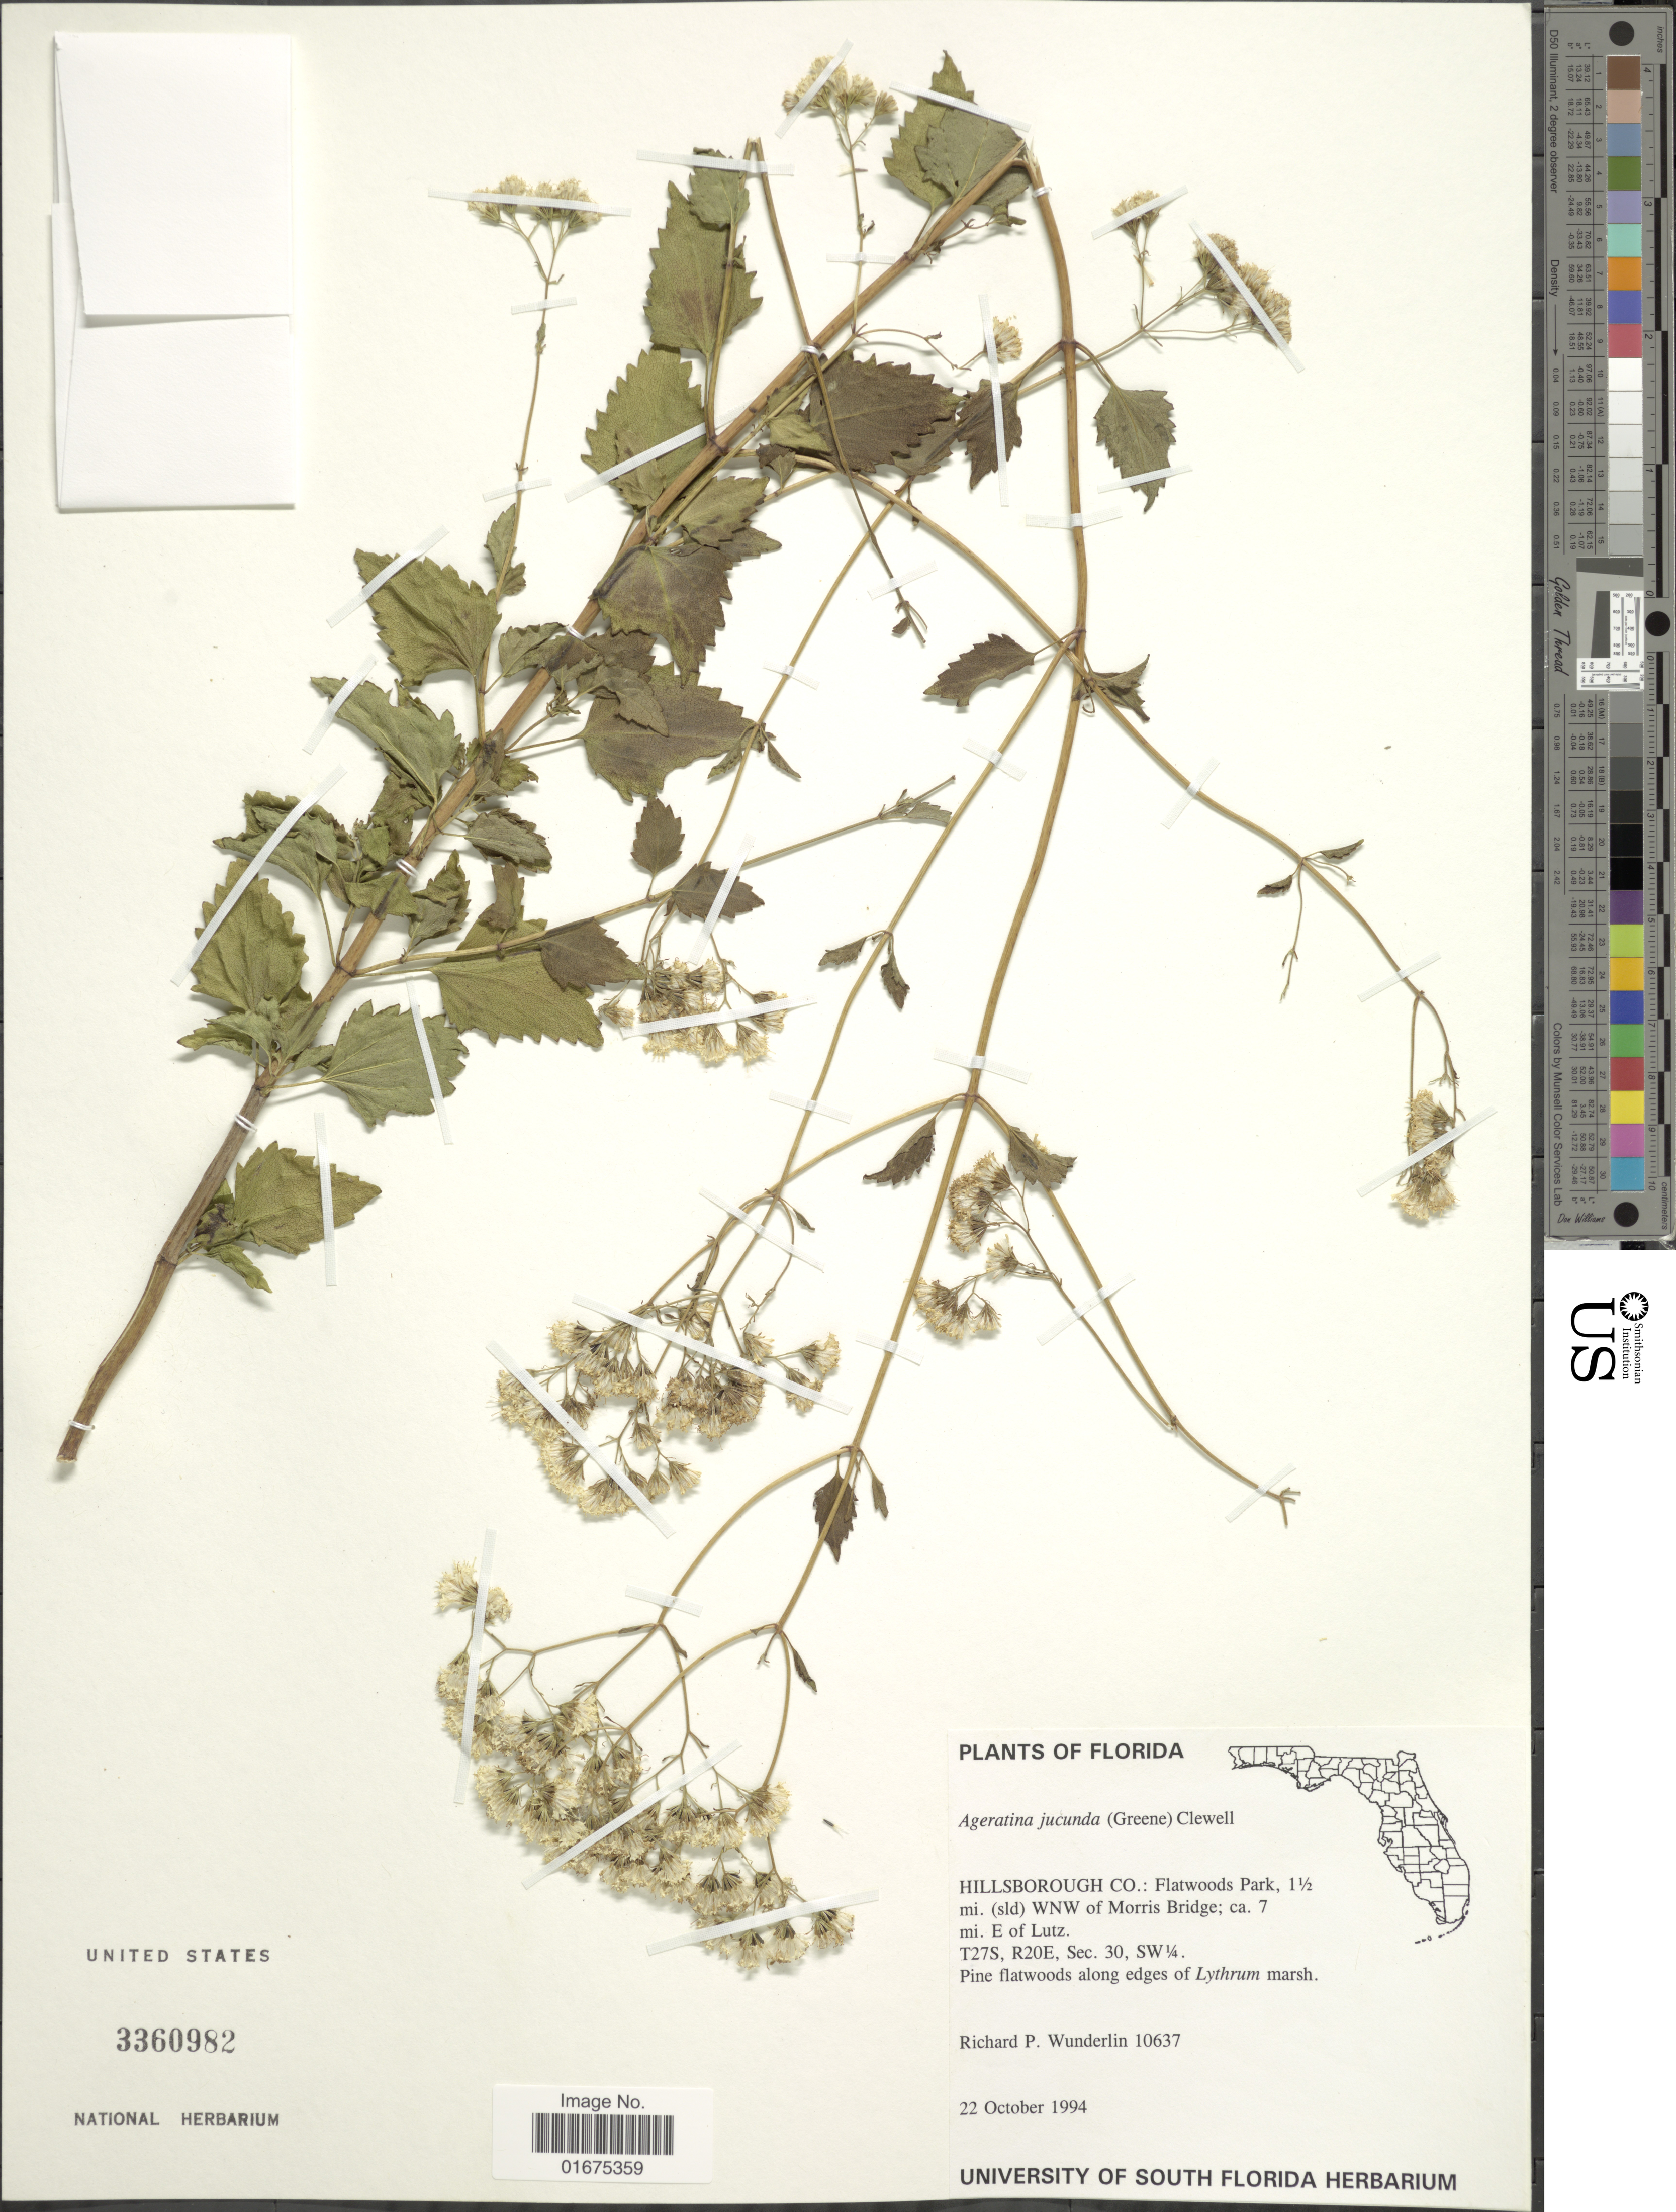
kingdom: Plantae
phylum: Tracheophyta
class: Magnoliopsida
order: Asterales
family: Asteraceae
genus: Ageratina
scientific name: Ageratina jucunda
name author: (Greene) Clewell & Wooten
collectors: R. P. Wunderlin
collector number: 10637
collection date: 1994-10-22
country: United States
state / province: Florida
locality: Hillsborough Co.: Flatwoods Park, 1 ½ mi. (sld) WNW of Morris Bridge; ca. 7 mi. E of Lutz, T27S, R20E, Sec. 30 SW ¼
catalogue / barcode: US 3360982